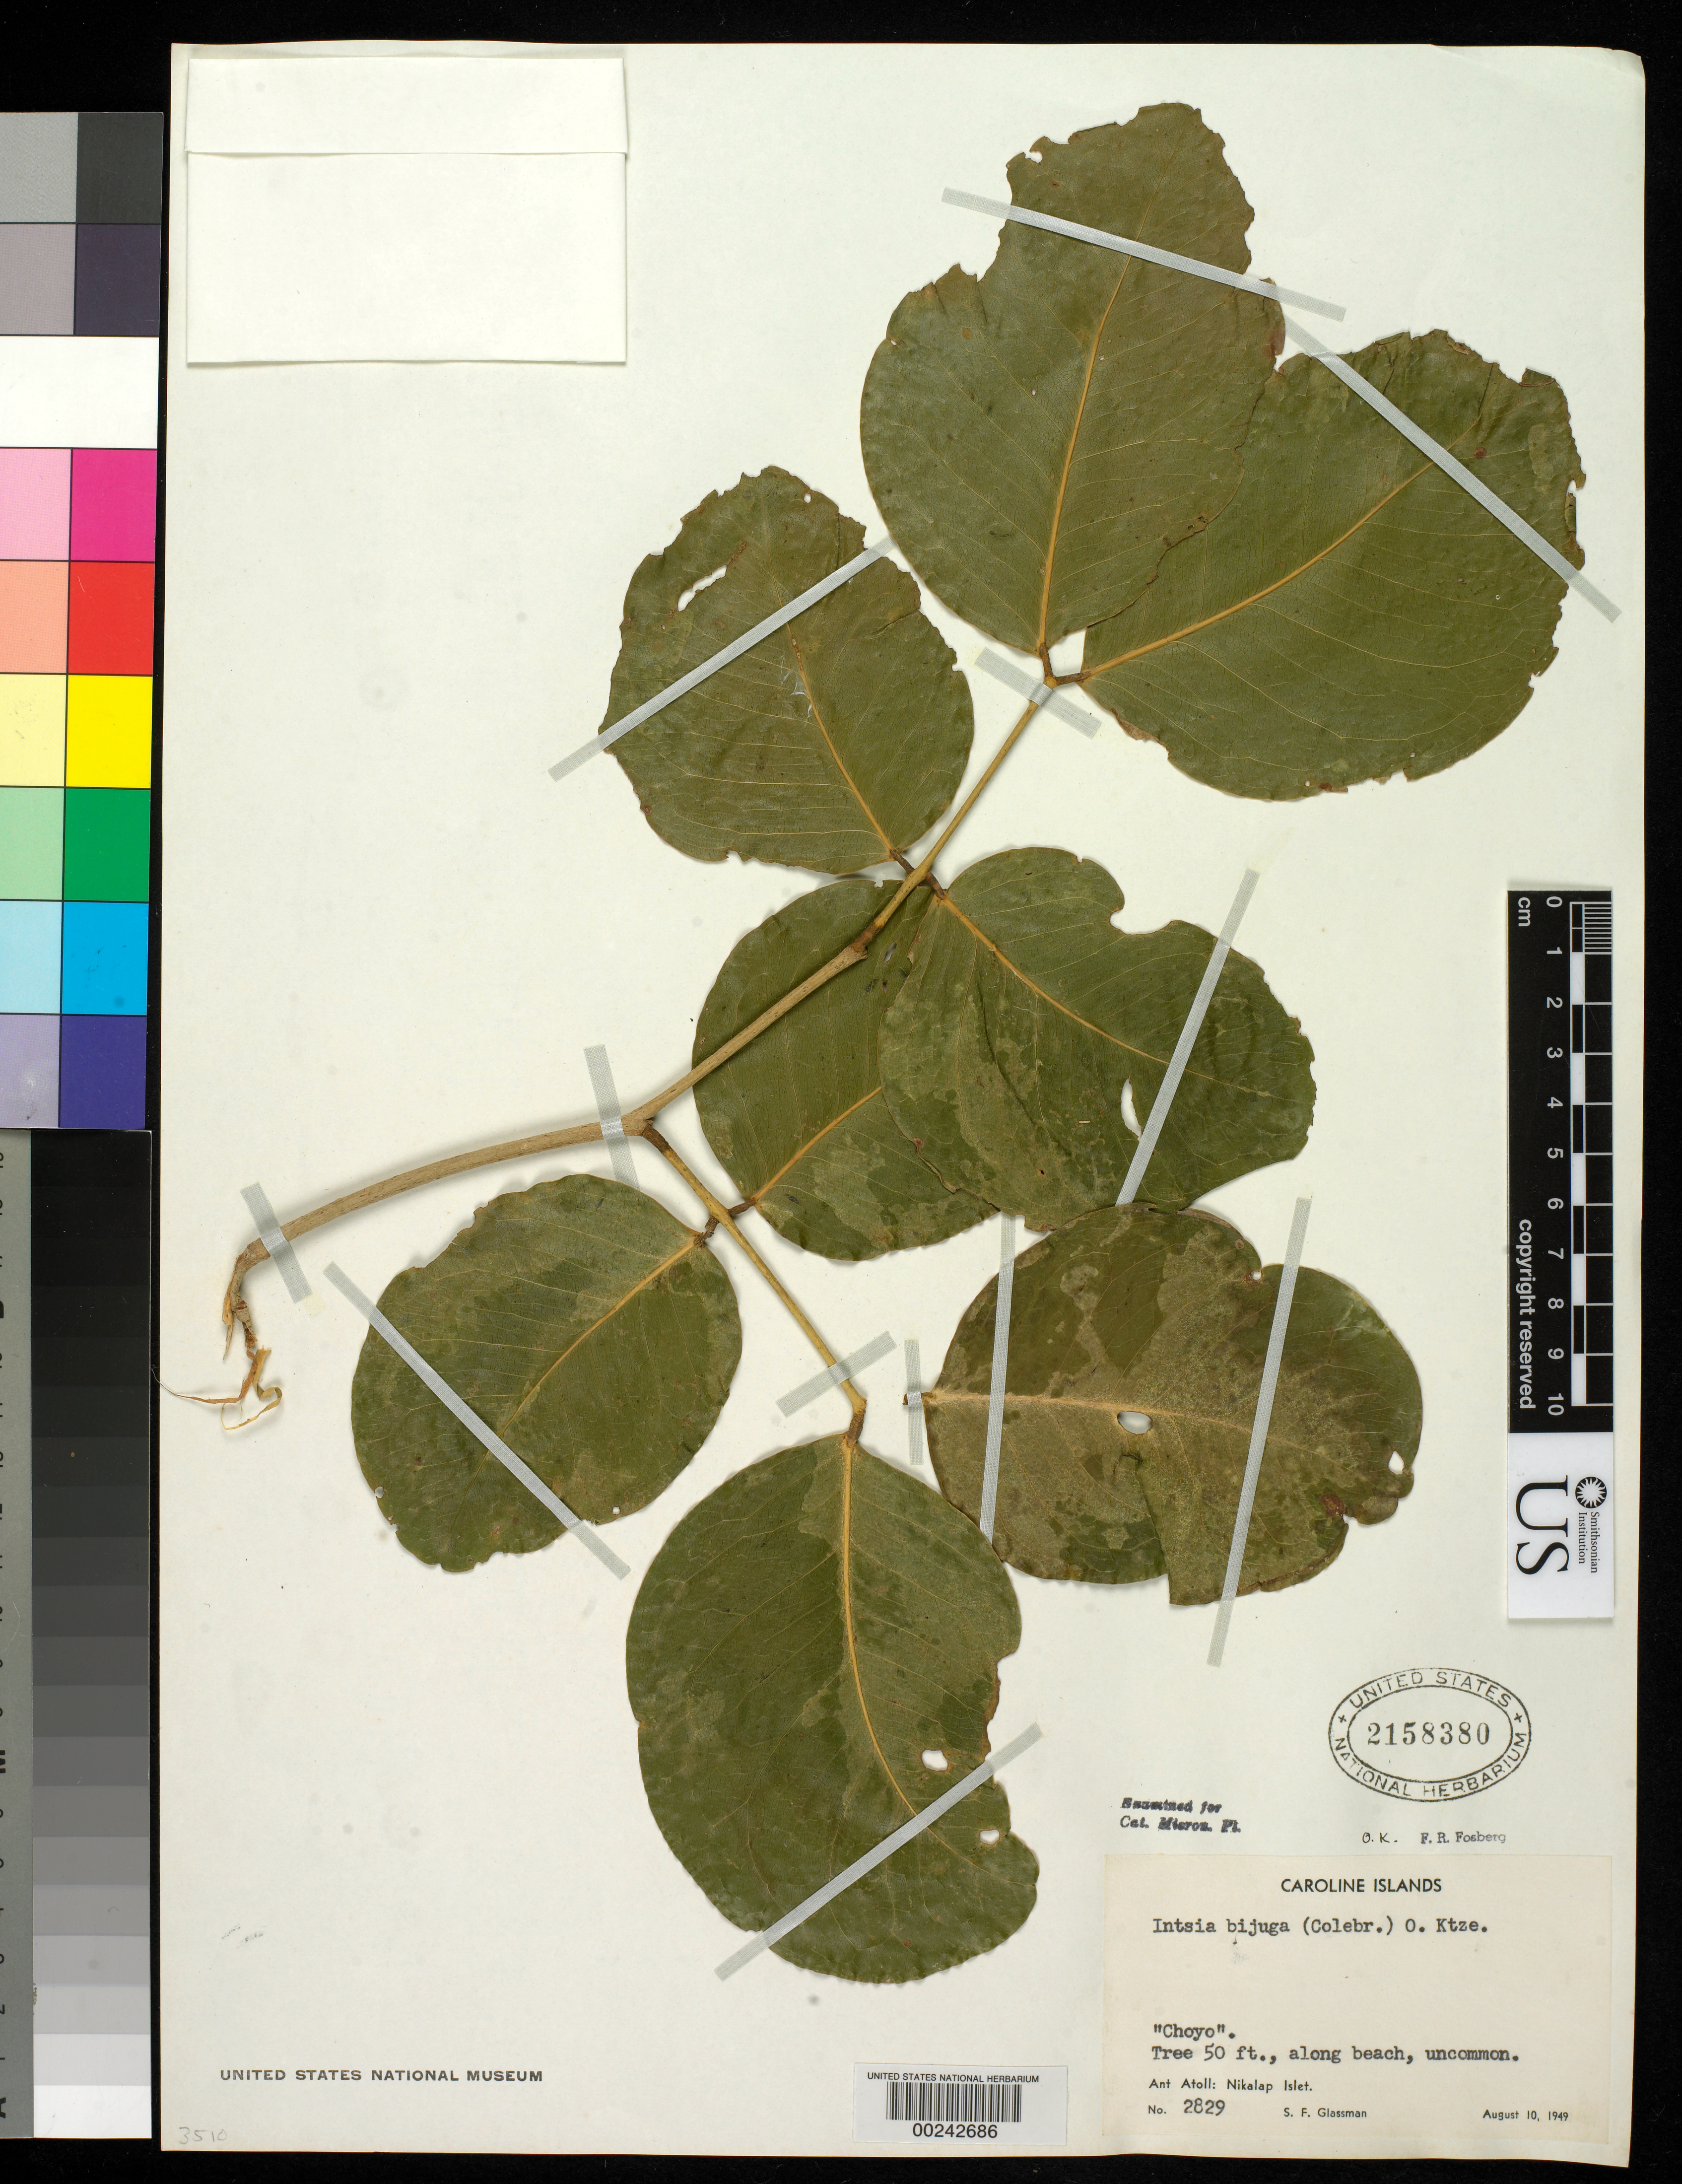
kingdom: Plantae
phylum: Tracheophyta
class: Magnoliopsida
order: Fabales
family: Fabaceae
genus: Intsia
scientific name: Intsia bijuga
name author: (Colebr.) Kuntze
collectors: S. F. Glassman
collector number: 2829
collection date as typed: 10 Aug 1949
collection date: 1949-08-10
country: Micronesia, Federated States of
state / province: Pohnpei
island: Ant Atoll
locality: Nikalap Islet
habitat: Along beach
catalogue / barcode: US 2158380